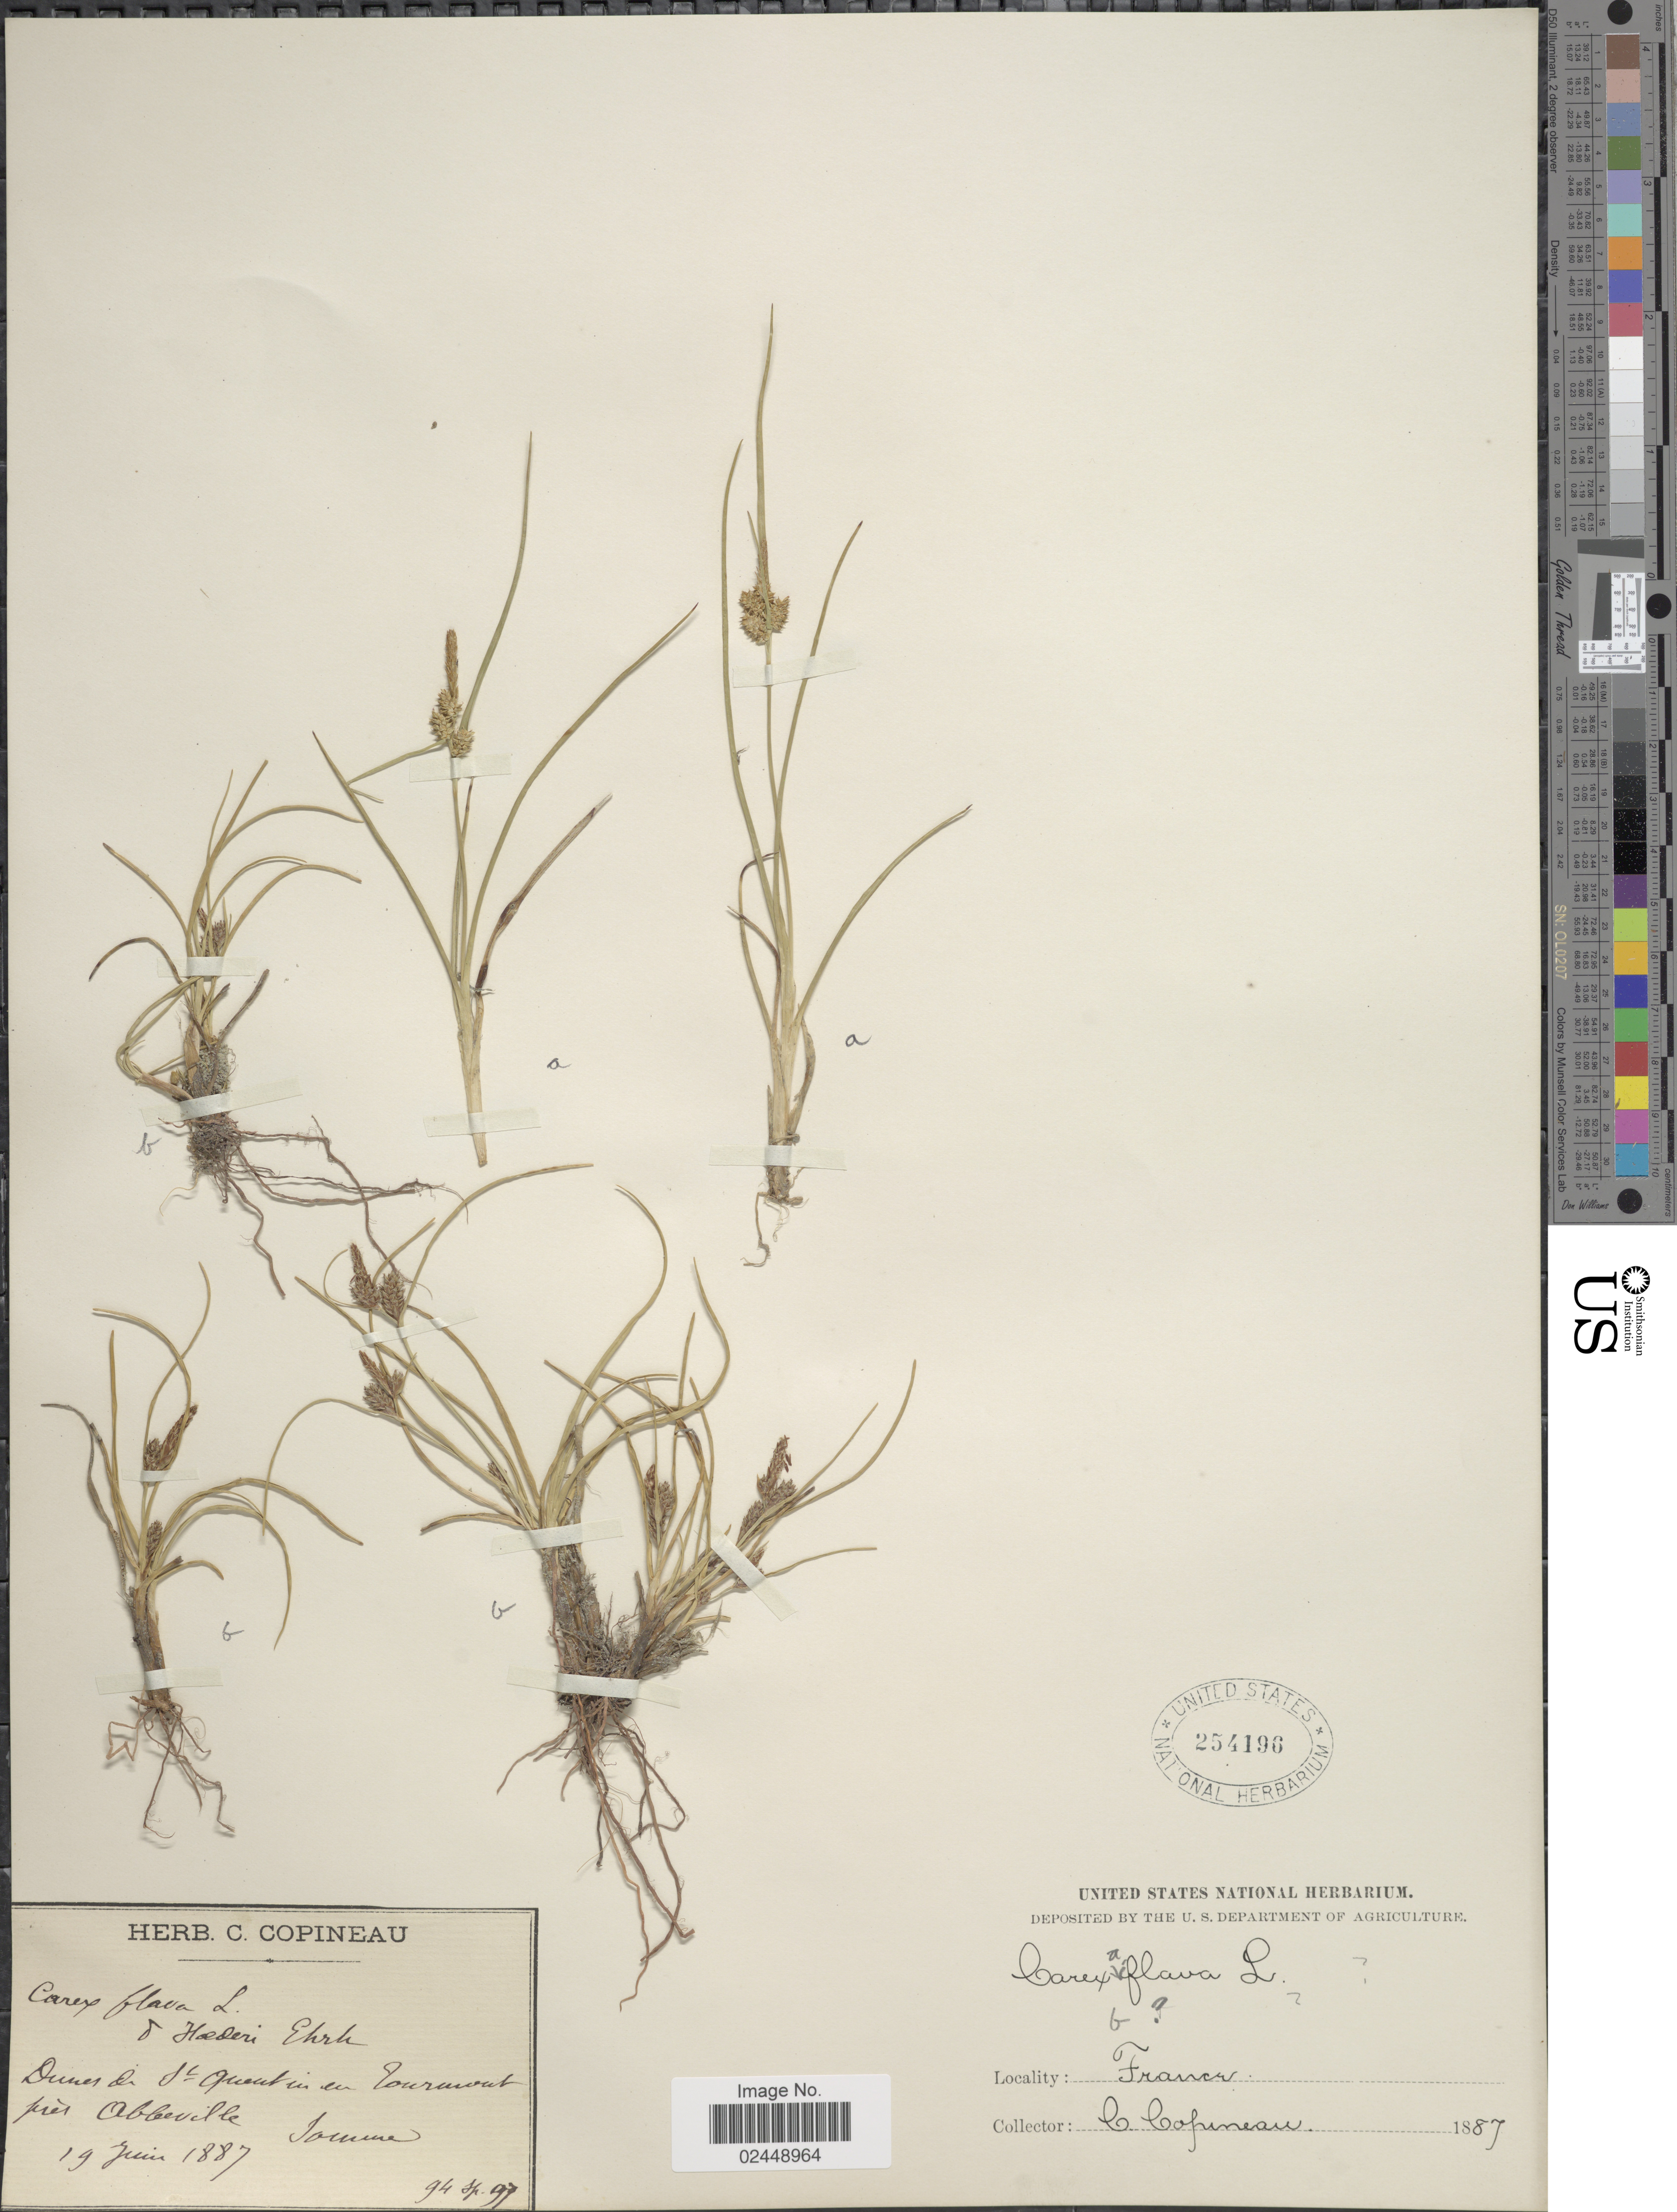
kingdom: Plantae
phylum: Tracheophyta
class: Liliopsida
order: Poales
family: Cyperaceae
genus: Carex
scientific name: Carex flava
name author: L.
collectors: C. Copineau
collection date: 1887-06-19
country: France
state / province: Hauts-de-France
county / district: Somme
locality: Dunes de St. Quentin en Tourmont près Abbeville, Somme [Dunes of Saint-Quentin-en-Tourmont near Abbeville, Somme]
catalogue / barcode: US 254196